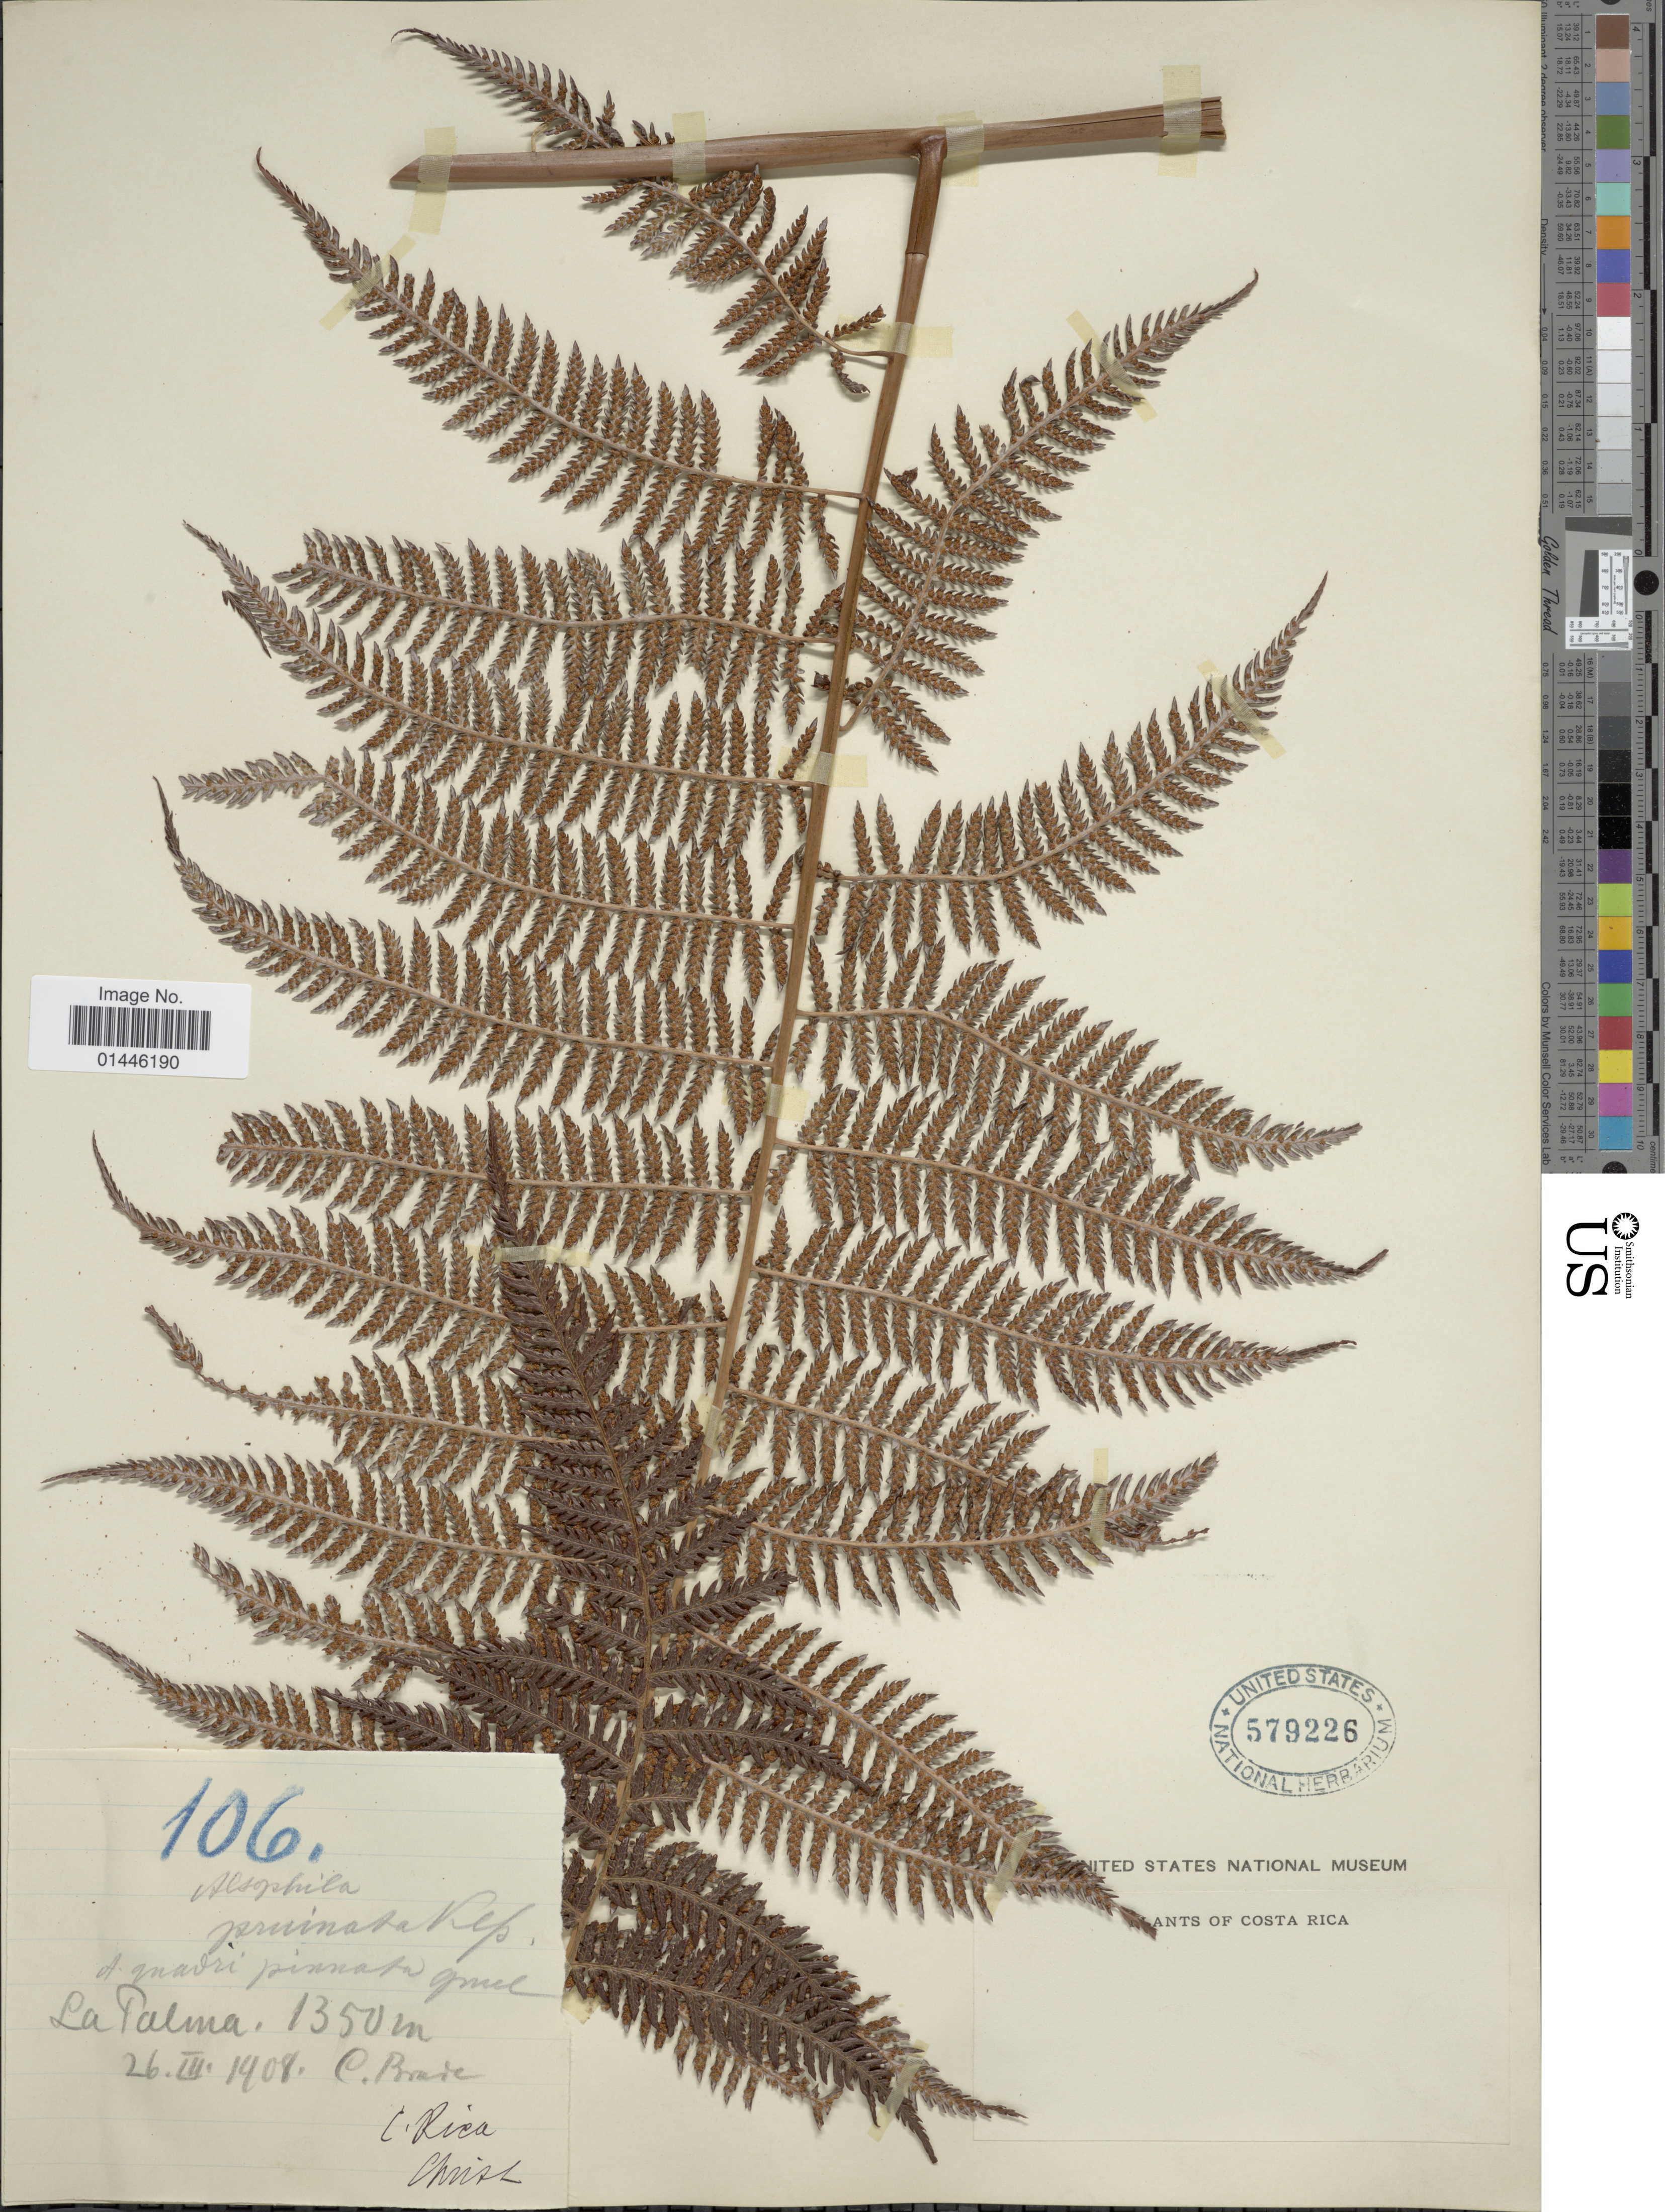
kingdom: Plantae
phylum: Tracheophyta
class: Polypodiopsida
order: Cyatheales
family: Dicksoniaceae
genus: Lophosoria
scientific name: Lophosoria quadripinnata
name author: (J.F. Gmel.) C. Chr.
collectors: C. Brade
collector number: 106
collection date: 1908-03-26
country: Costa Rica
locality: La Palma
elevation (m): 1350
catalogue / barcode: US 579226